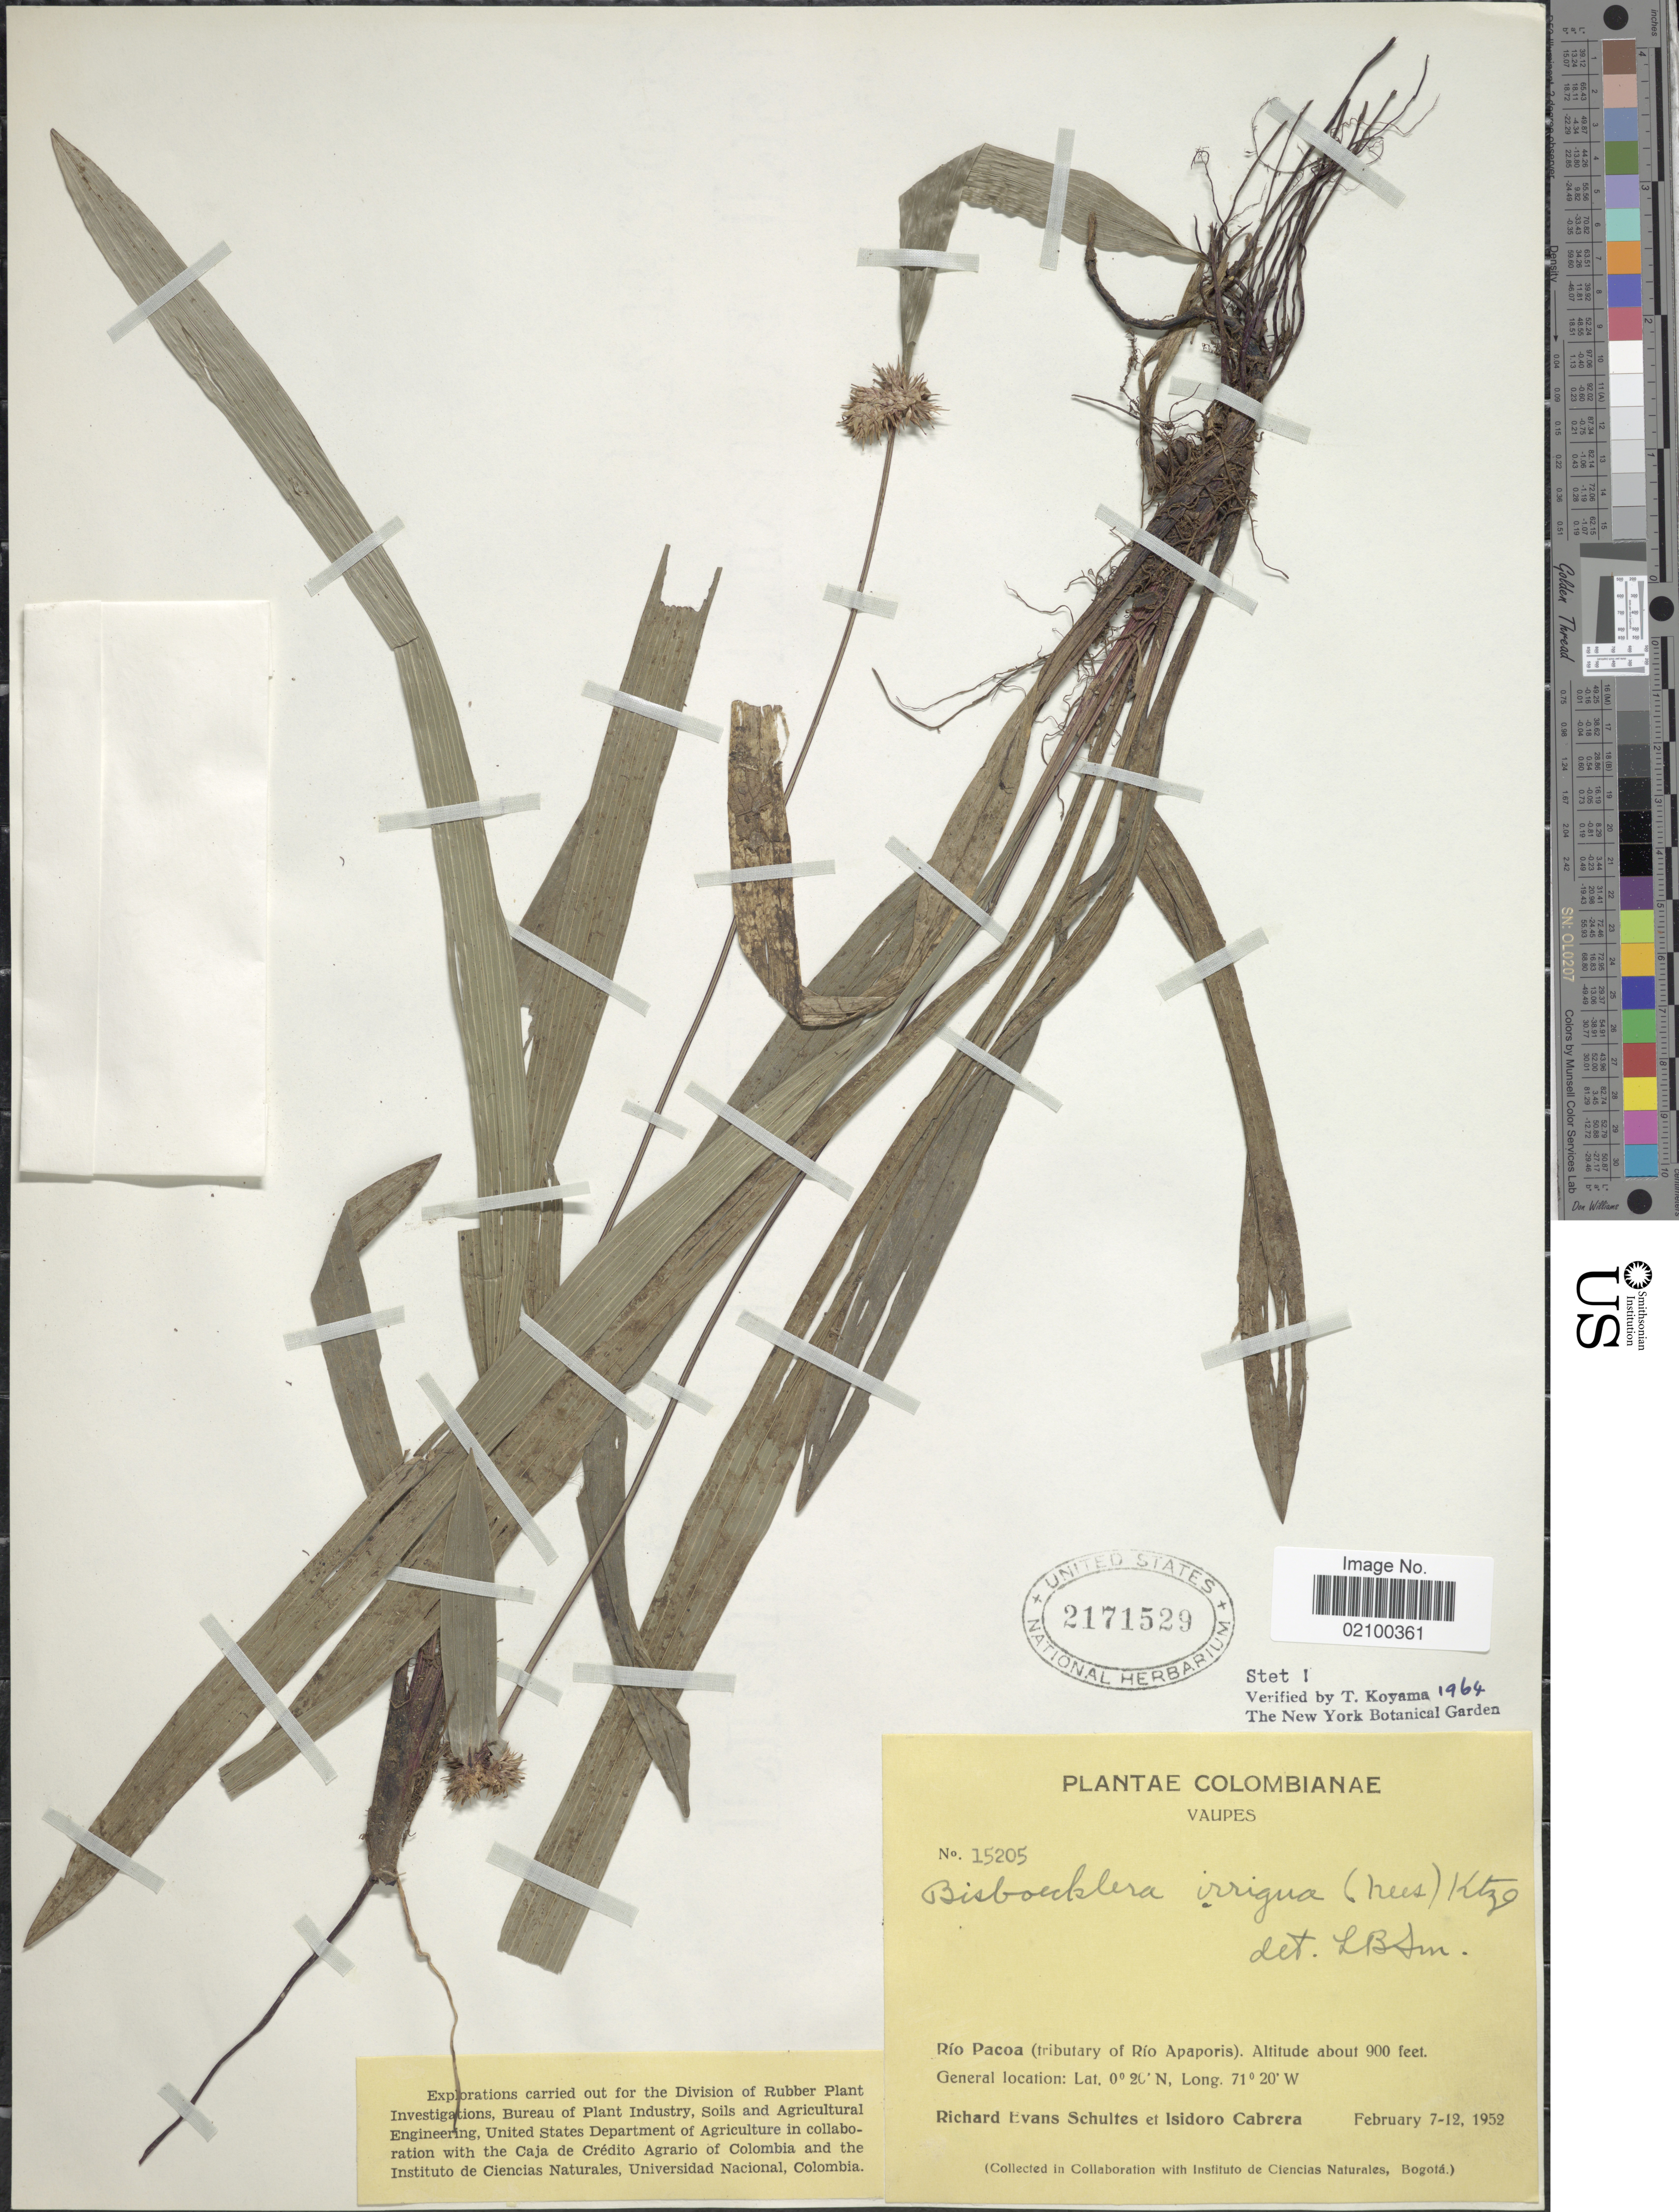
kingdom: Plantae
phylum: Tracheophyta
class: Liliopsida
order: Poales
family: Cyperaceae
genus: Bisboeckelera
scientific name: Bisboeckelera irrigua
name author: (Nees) Kuntze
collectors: R. E. Schultes & I. Cabrera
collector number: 15205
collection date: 1952-02-07/1952-02-12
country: Colombia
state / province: Vaupés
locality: Rio Pacoa (tributary of Rio Apaporis)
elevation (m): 274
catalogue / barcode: US 2171529